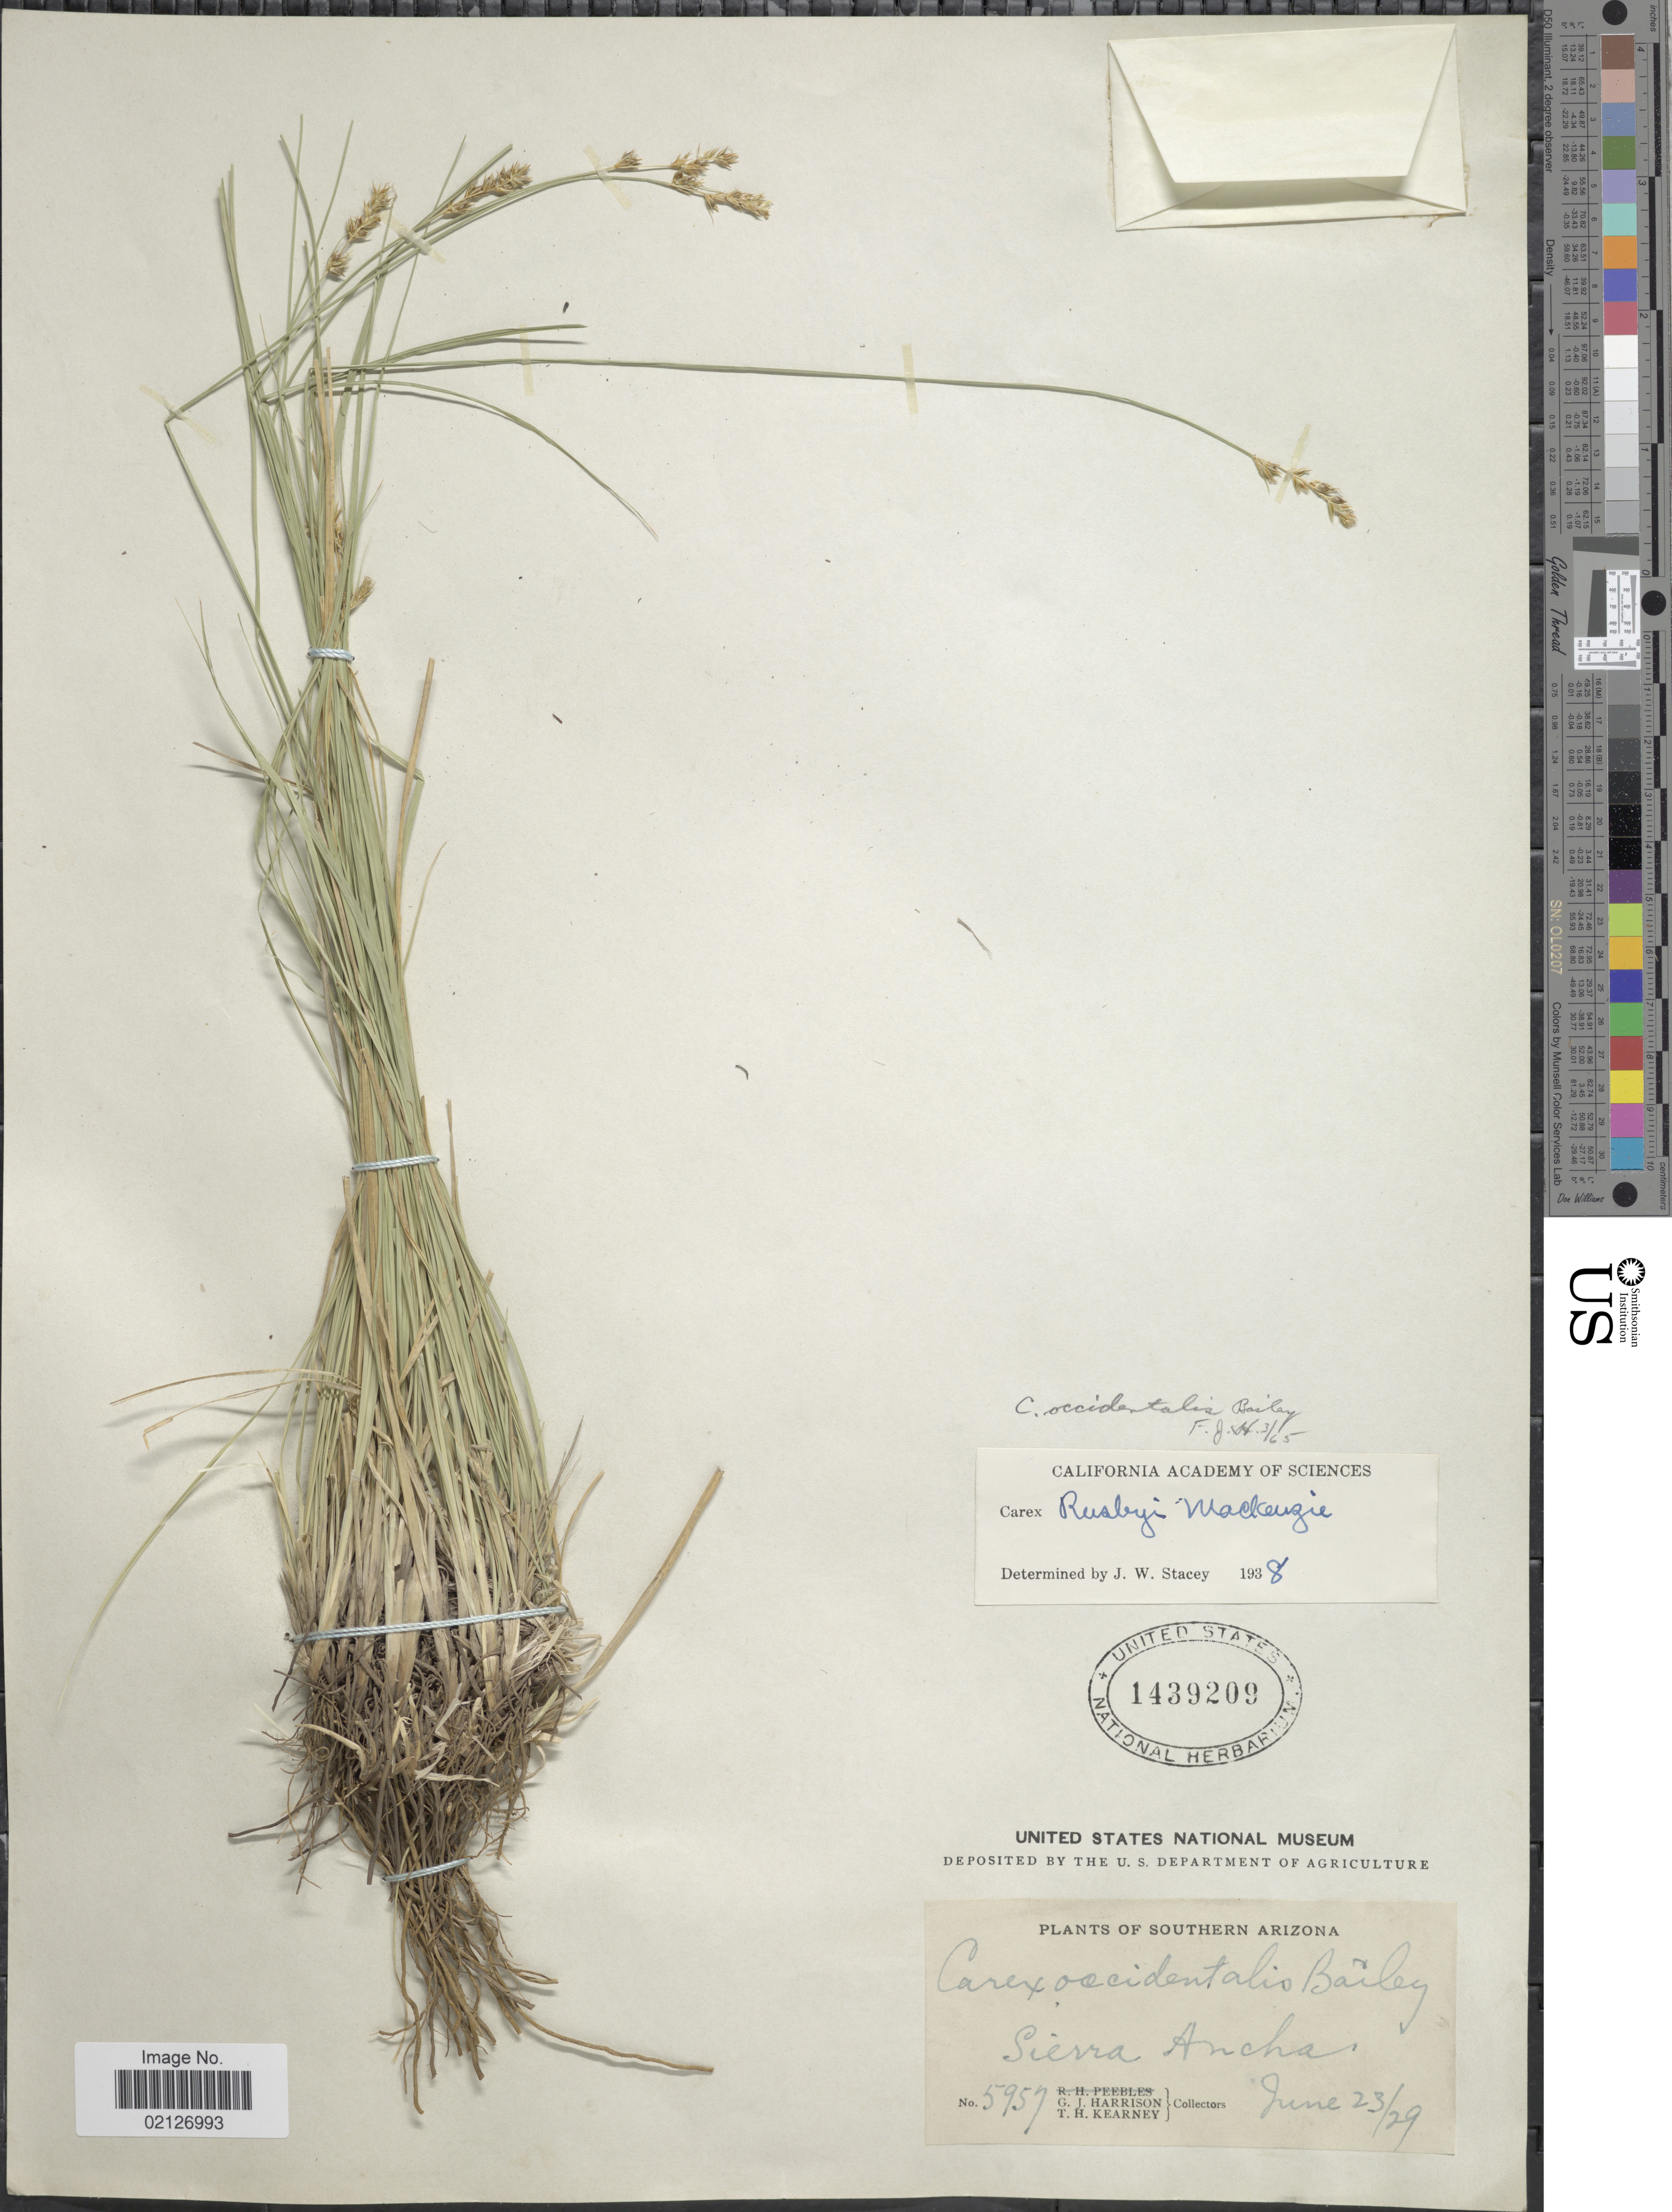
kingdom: Plantae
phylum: Tracheophyta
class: Liliopsida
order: Poales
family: Cyperaceae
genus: Carex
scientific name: Carex occidentalis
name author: L.H. Bailey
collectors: G. J. Harrison & T. H. Kearney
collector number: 5957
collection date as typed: Transcribed d/m/y: 23/6/29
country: United States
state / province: Arizona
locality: Southern Arizona, Sierra Ancha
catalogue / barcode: US 1439209